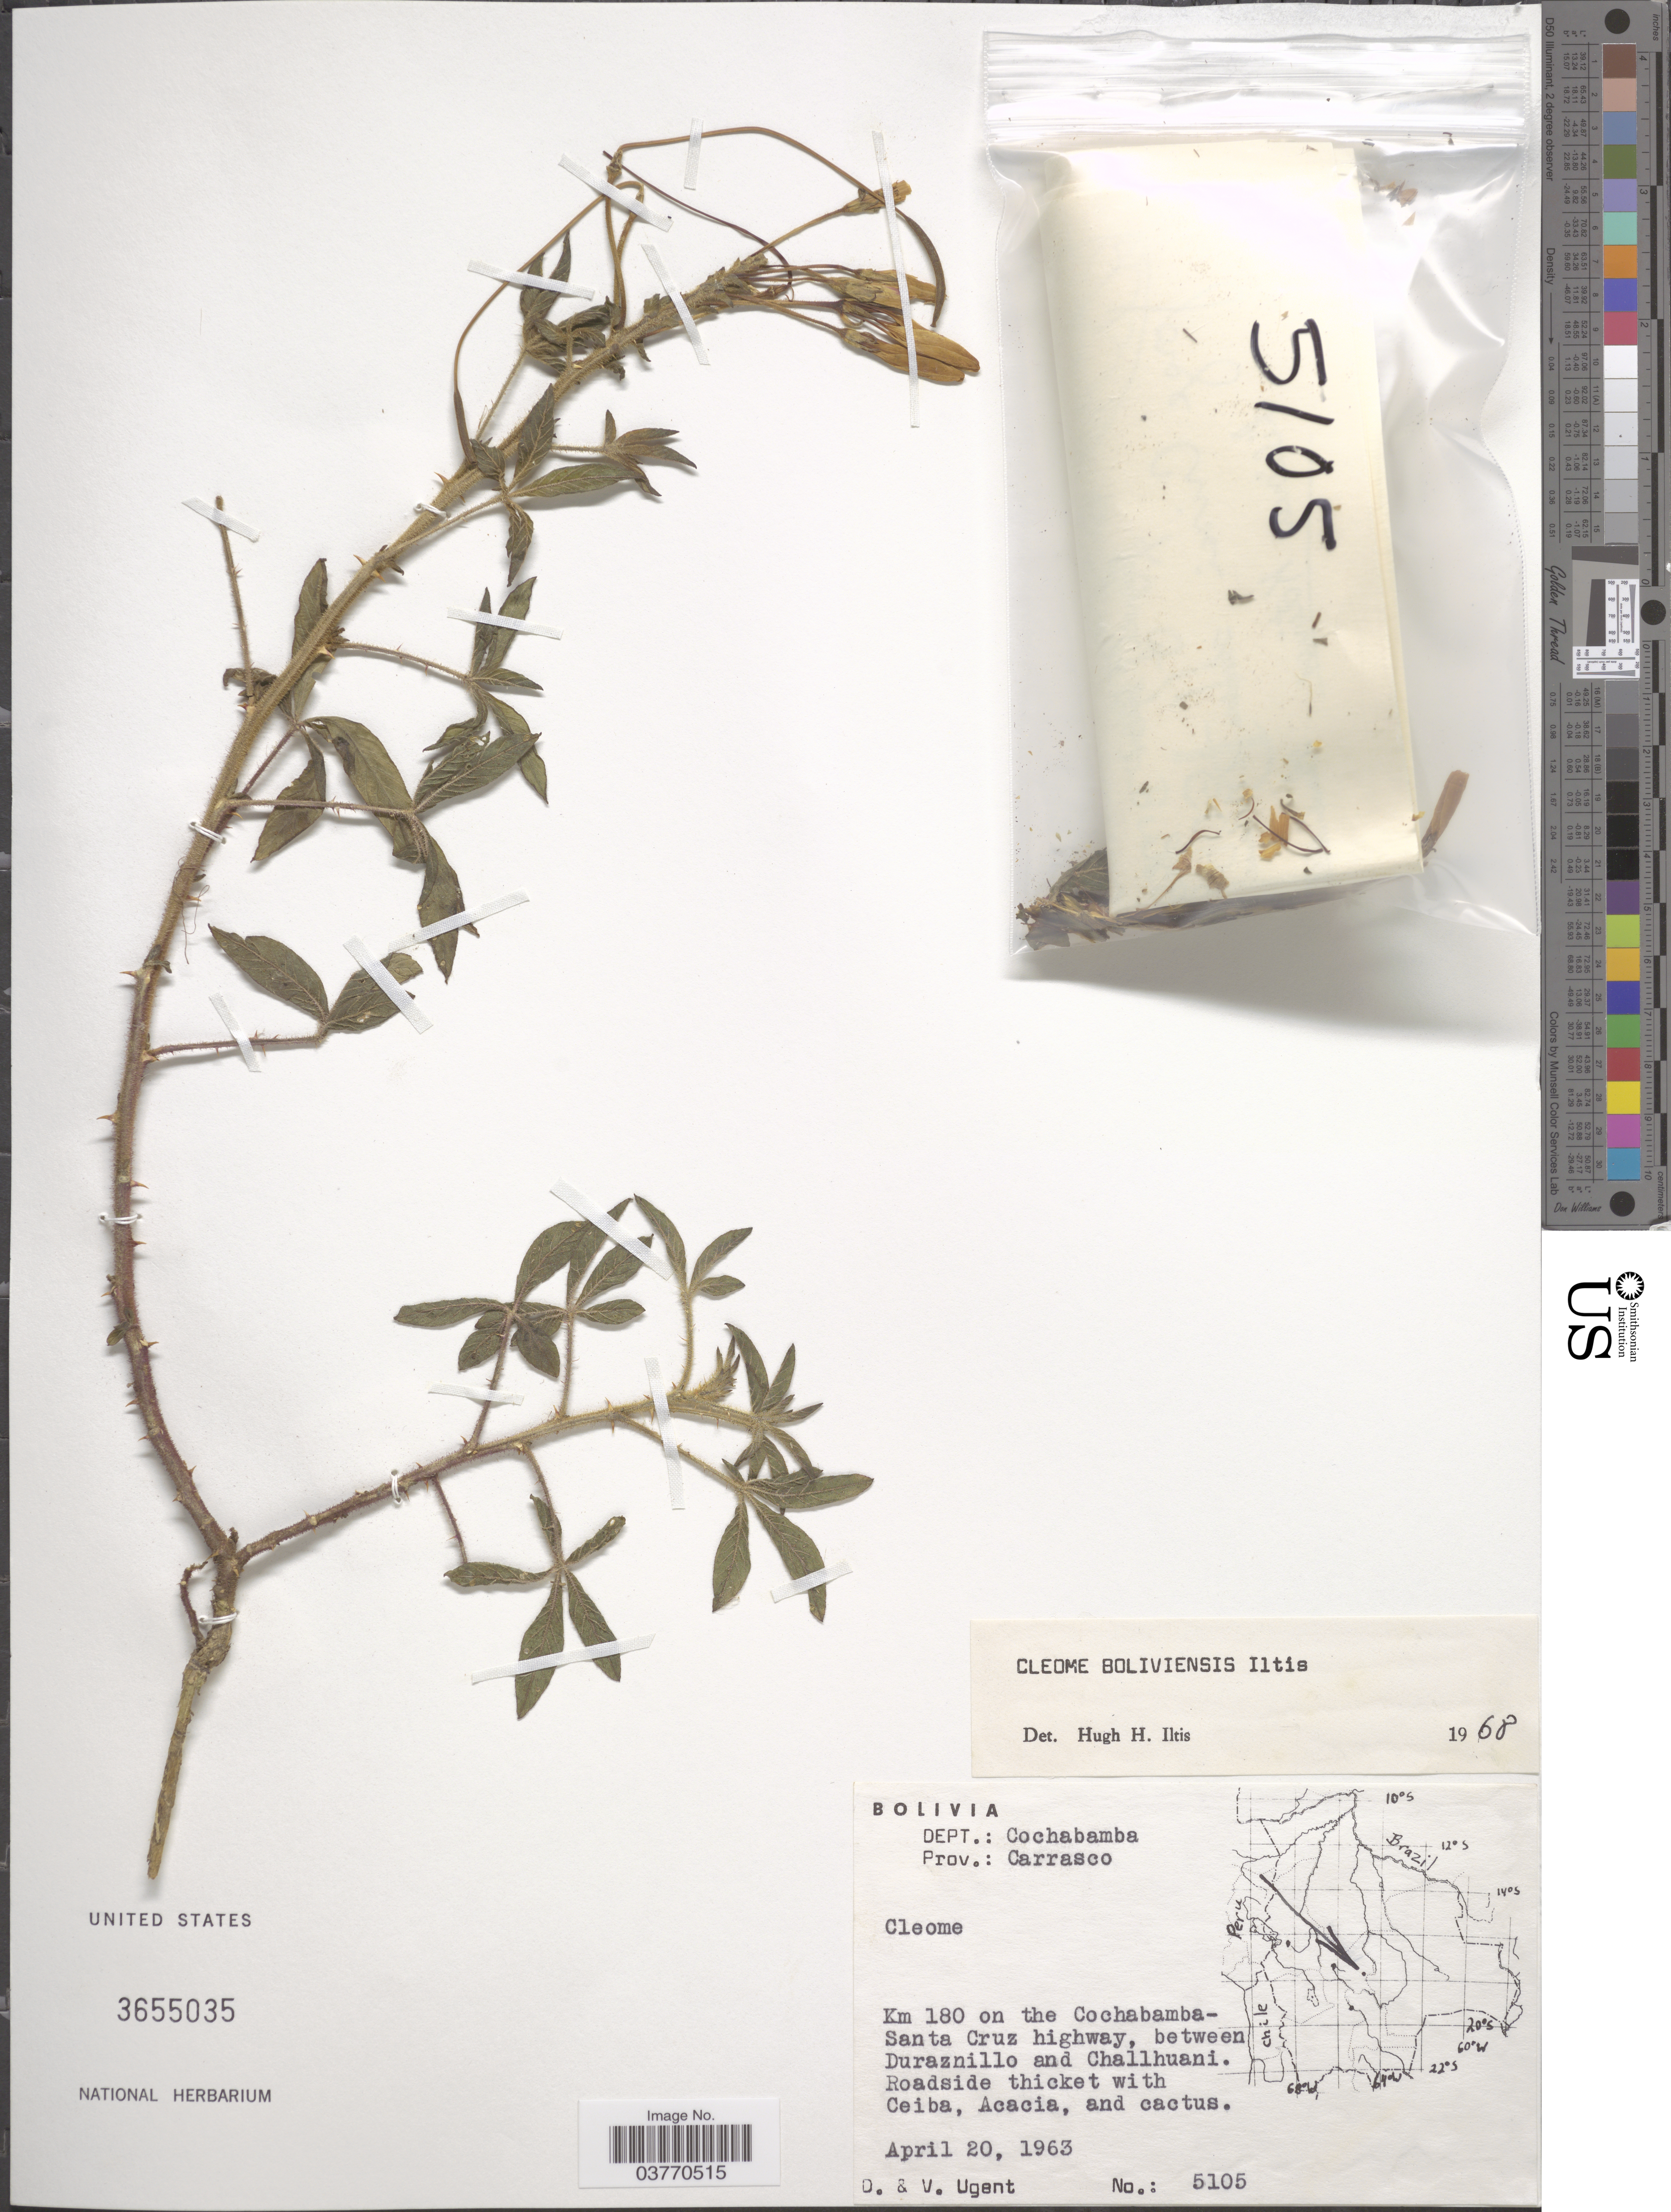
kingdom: Plantae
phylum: Tracheophyta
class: Magnoliopsida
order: Brassicales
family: Cleomaceae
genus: Tarenaya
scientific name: Tarenaya boliviensis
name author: (Iltis) Soares Neto & Roalson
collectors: D. Ugent & V. Ugent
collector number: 5105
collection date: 1963-04-20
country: Bolivia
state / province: Cochabamba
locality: Dept.: Cochabamba. Prov.: Carrasco. Km 180 on the Cochabamba Santa Cruz highway, between Duraznillo and Challhuani.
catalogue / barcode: US 3655035